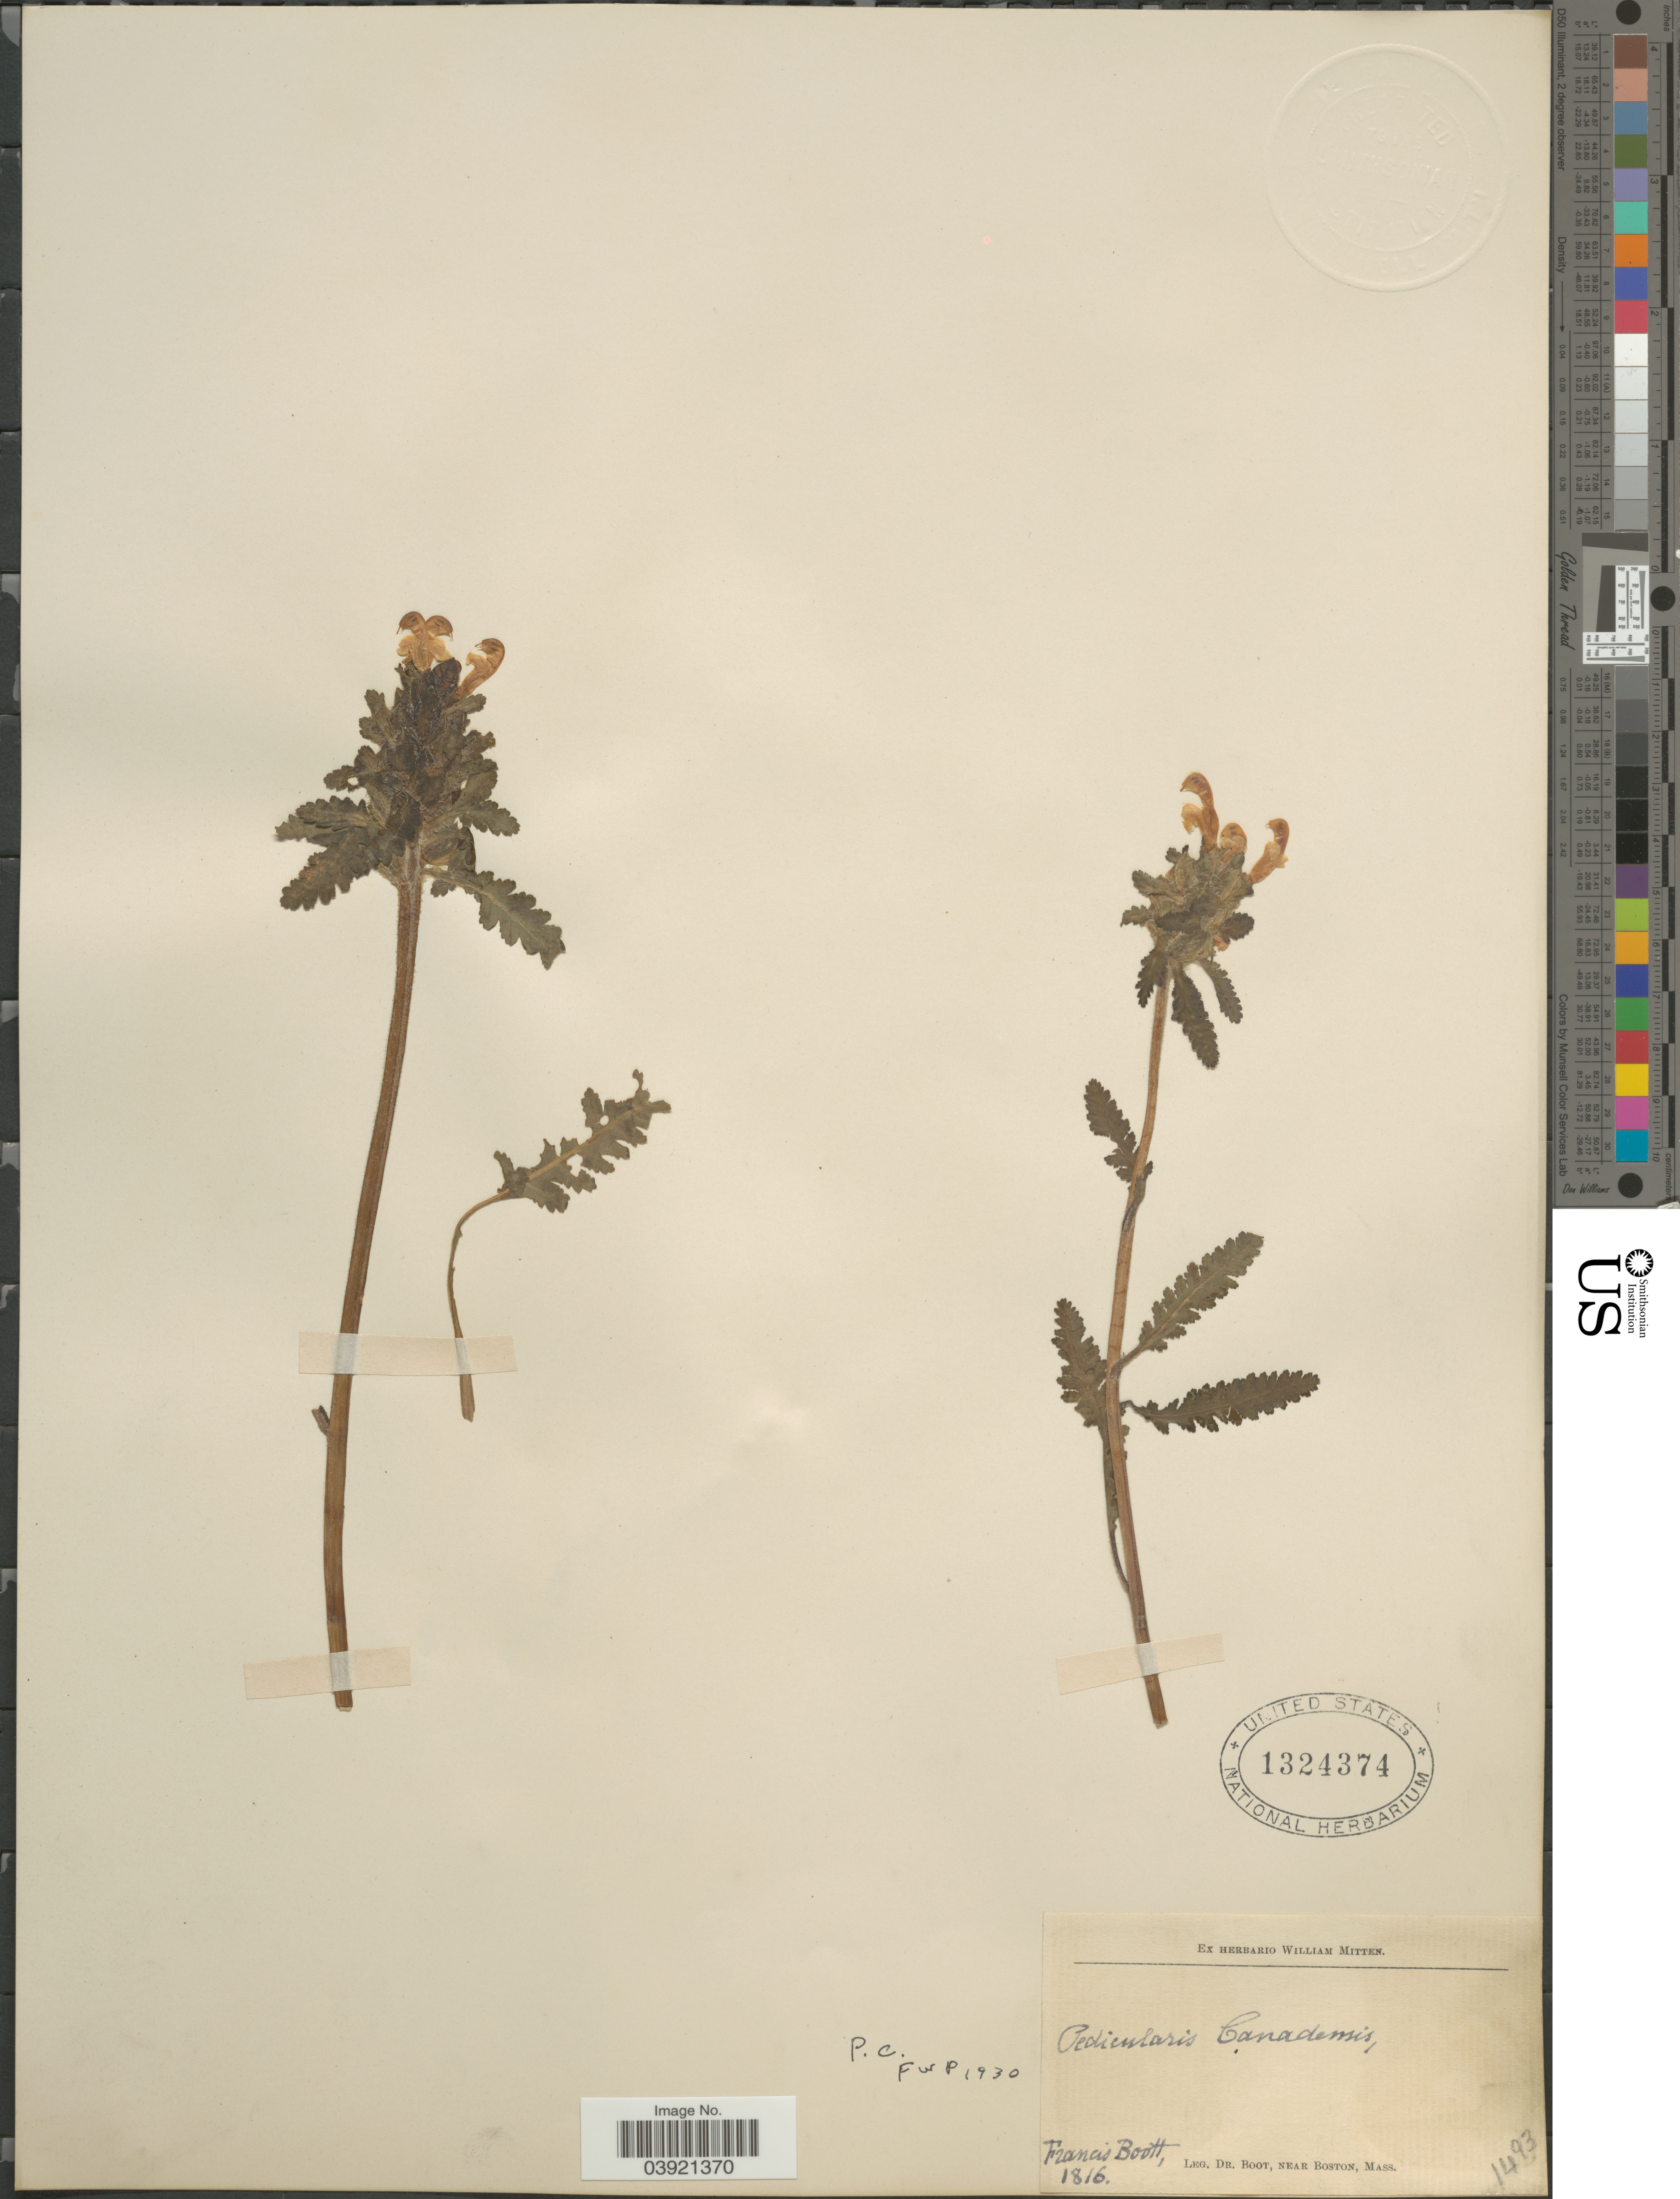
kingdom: Plantae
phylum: Tracheophyta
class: Magnoliopsida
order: Lamiales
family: Orobanchaceae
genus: Pedicularis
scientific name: Pedicularis canadensis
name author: L.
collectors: F. M. B. Boott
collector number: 1493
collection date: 1816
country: United States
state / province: Massachusetts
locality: Near Boston.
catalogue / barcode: US 1324374